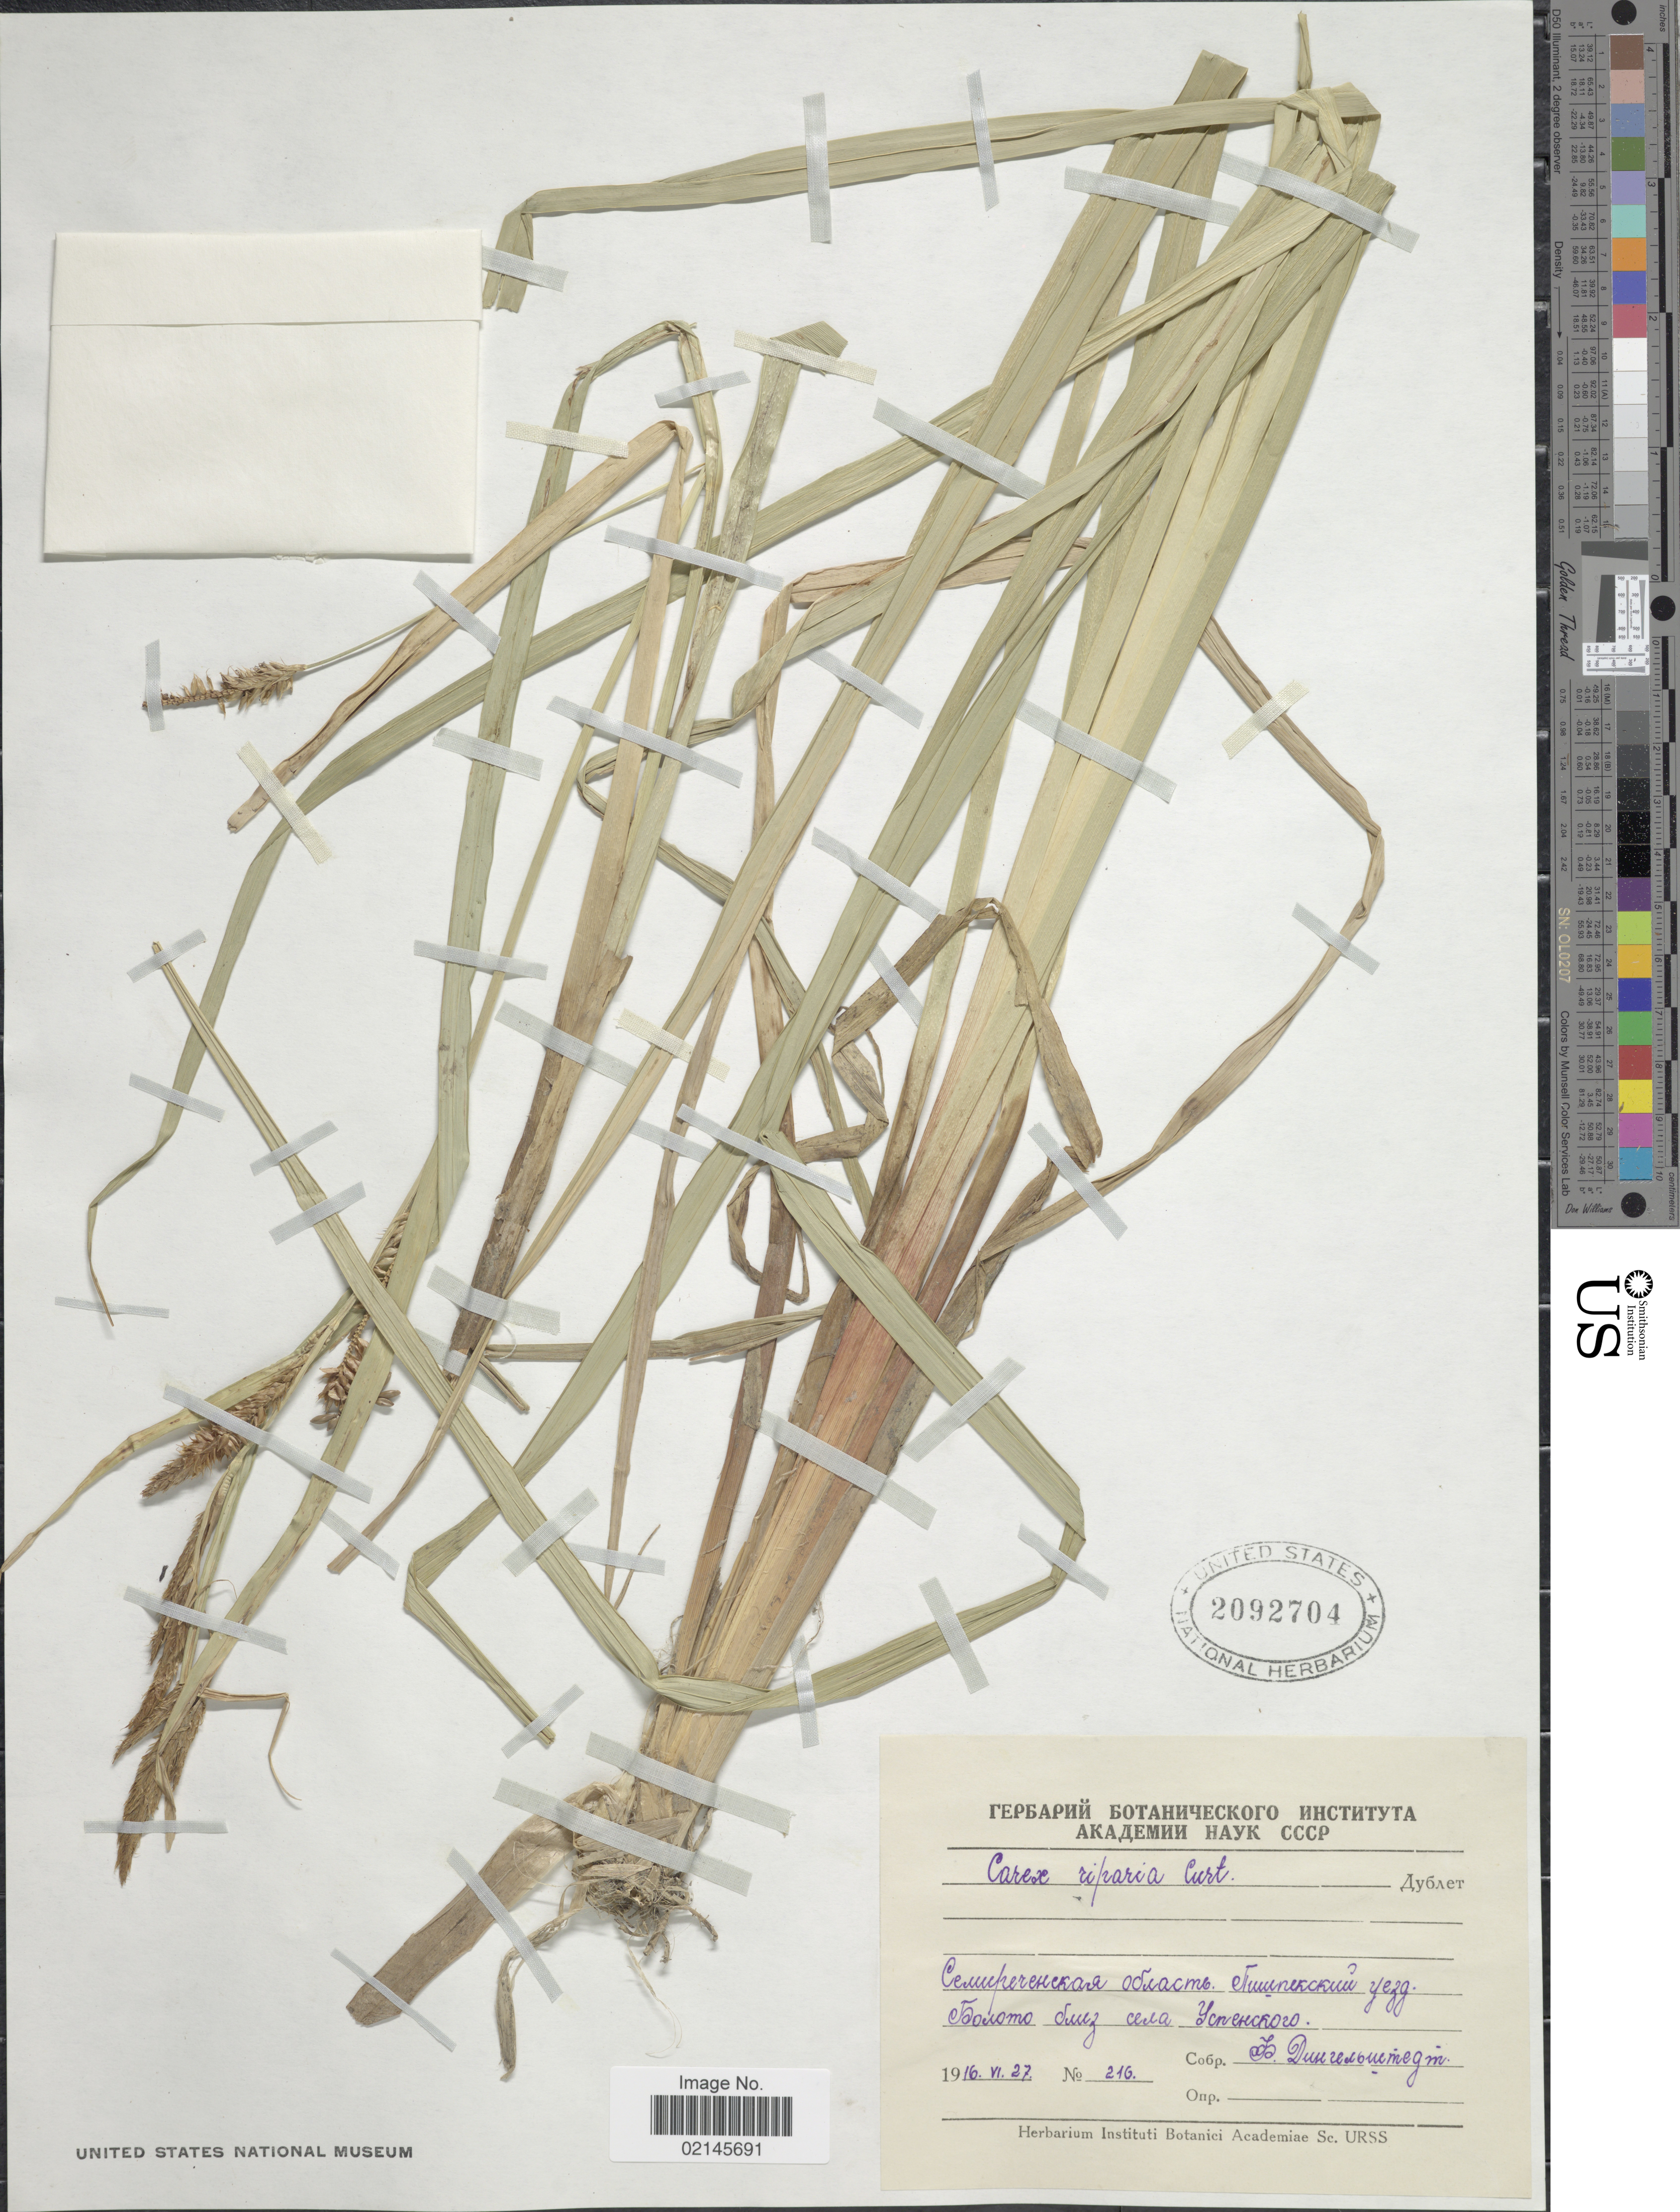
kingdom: Plantae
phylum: Tracheophyta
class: Liliopsida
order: Poales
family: Cyperaceae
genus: Carex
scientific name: Carex riparia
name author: Curtis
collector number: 216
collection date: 1916-06-27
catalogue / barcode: US 2092704